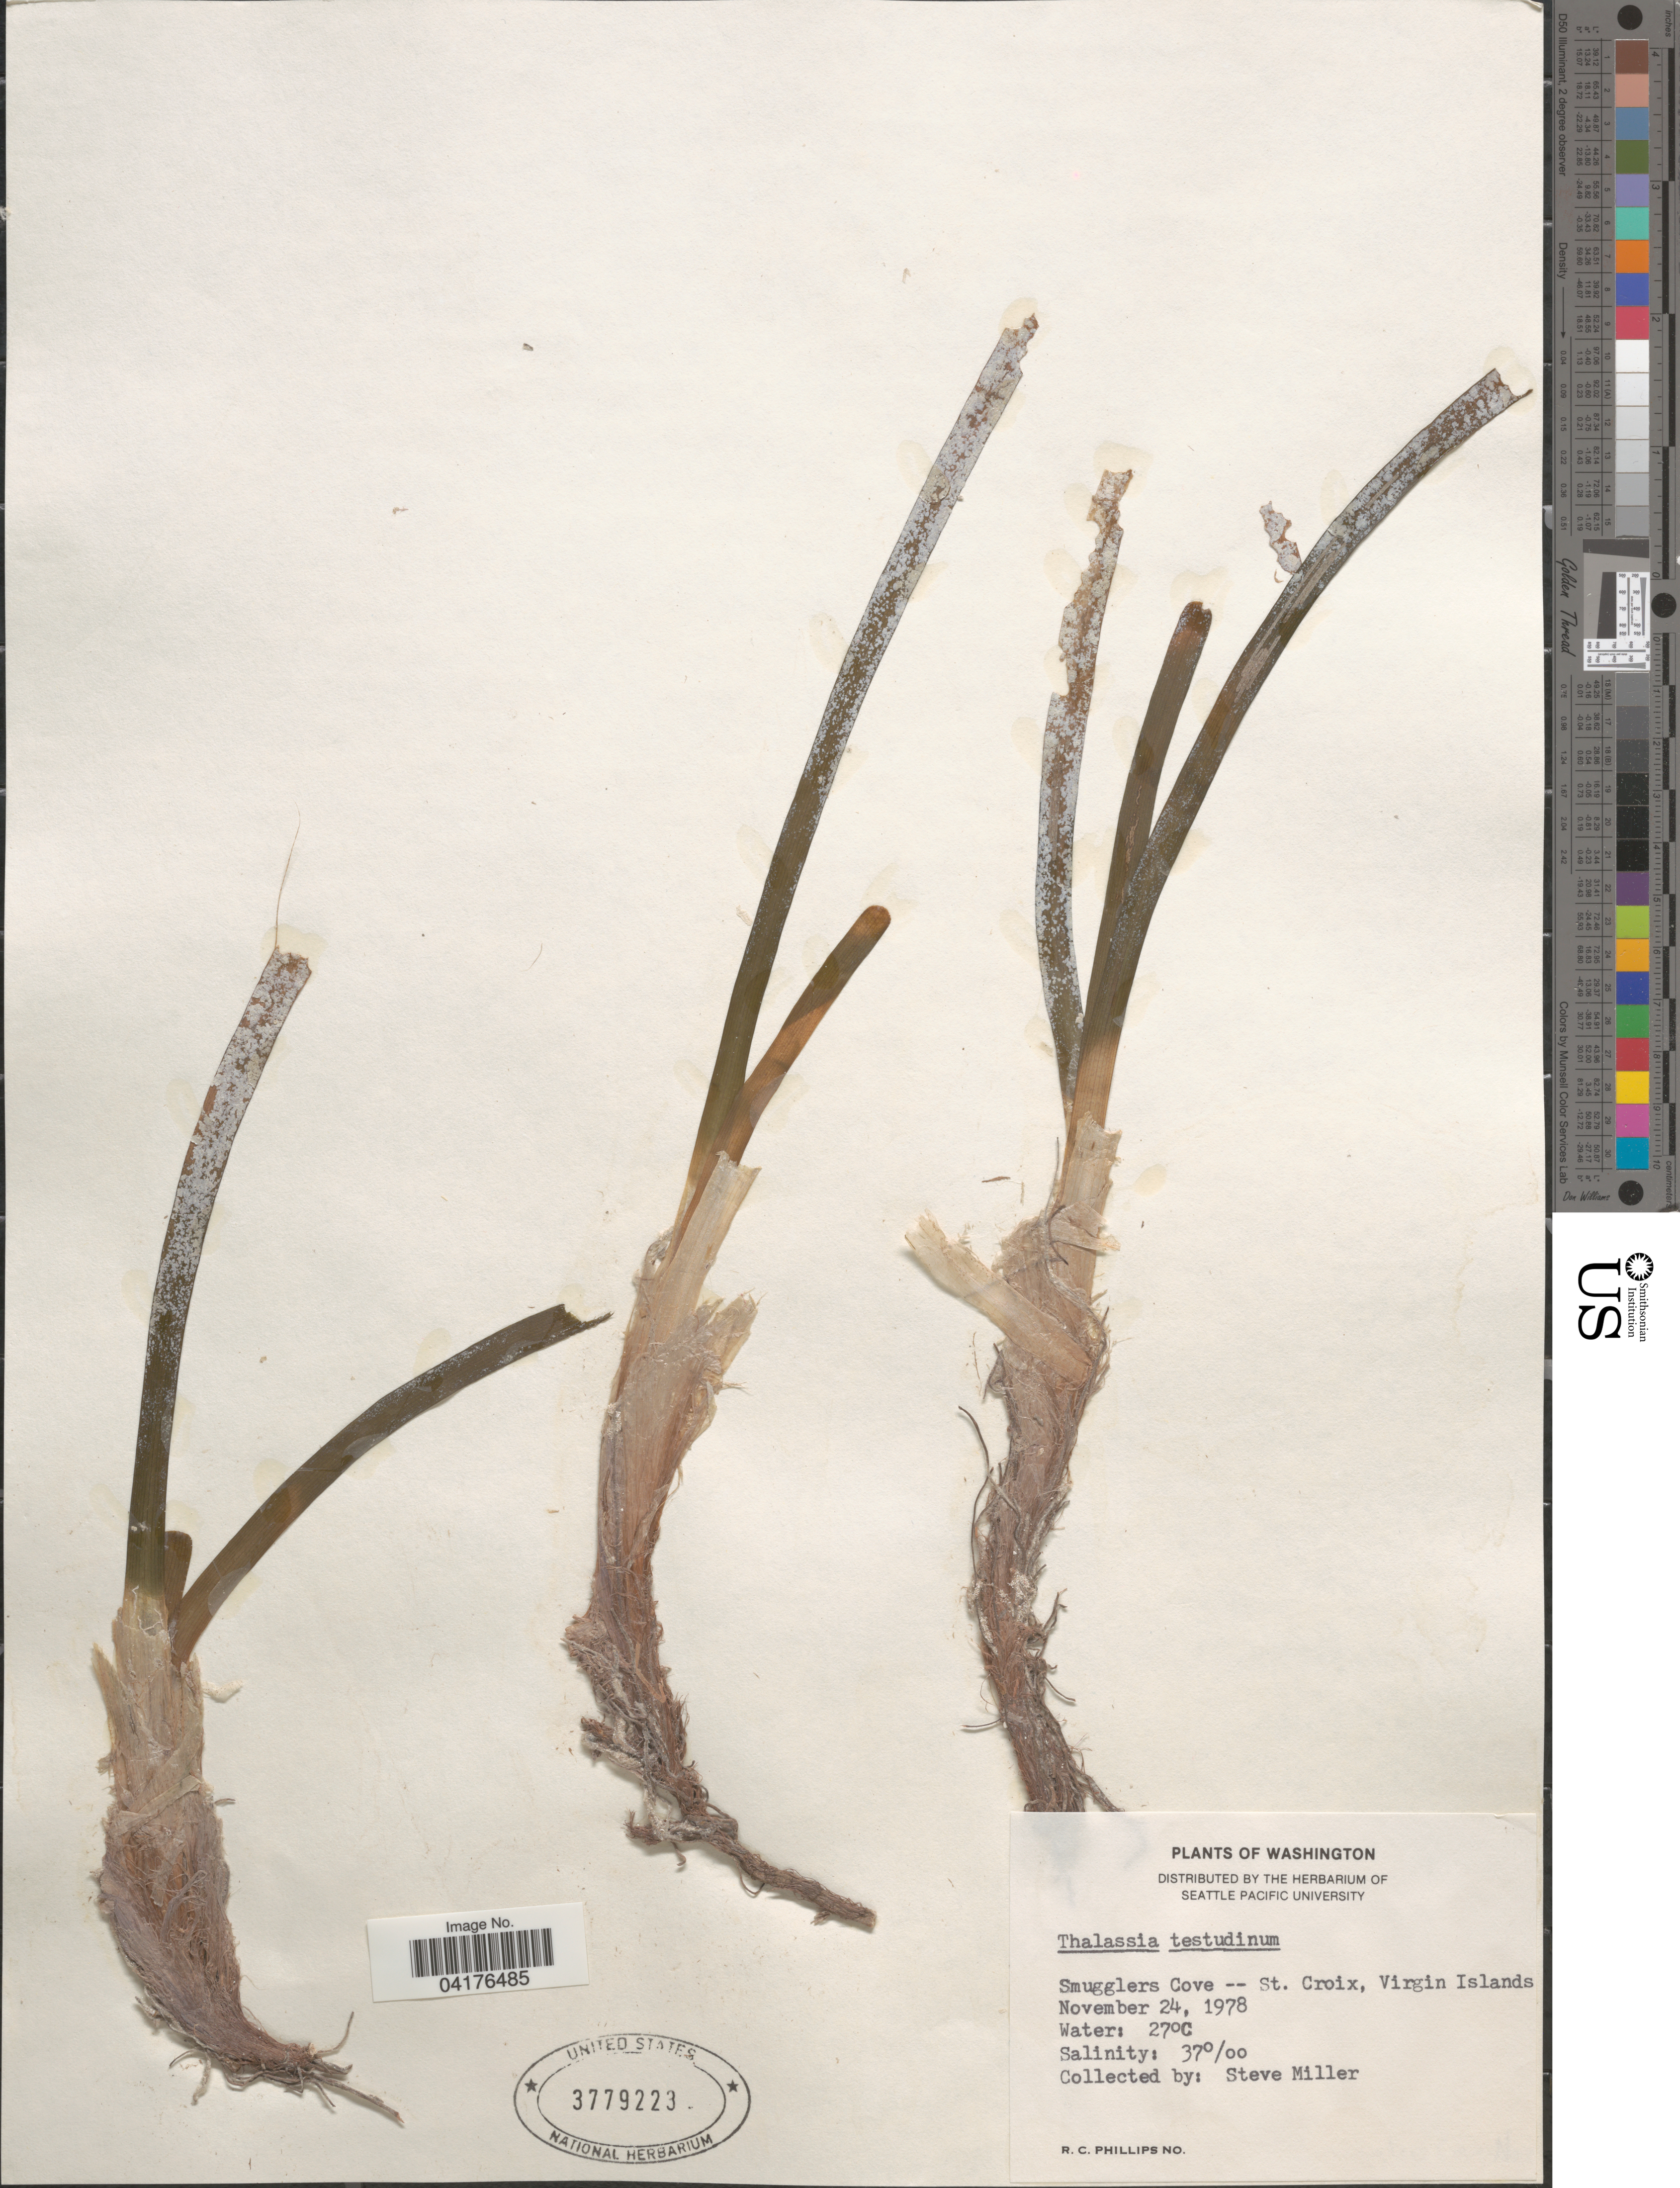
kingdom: Plantae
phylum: Tracheophyta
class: Liliopsida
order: Alismatales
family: Hydrocharitaceae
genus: Thalassia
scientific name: Thalassia testudinum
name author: Banks & Sol. ex K.D. Koenig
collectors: S. Miller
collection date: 1978-11-24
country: U.S. Virgin Islands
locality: Smugglers Cove -- St. Croix, Virgin Islands.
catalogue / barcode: US 3779223